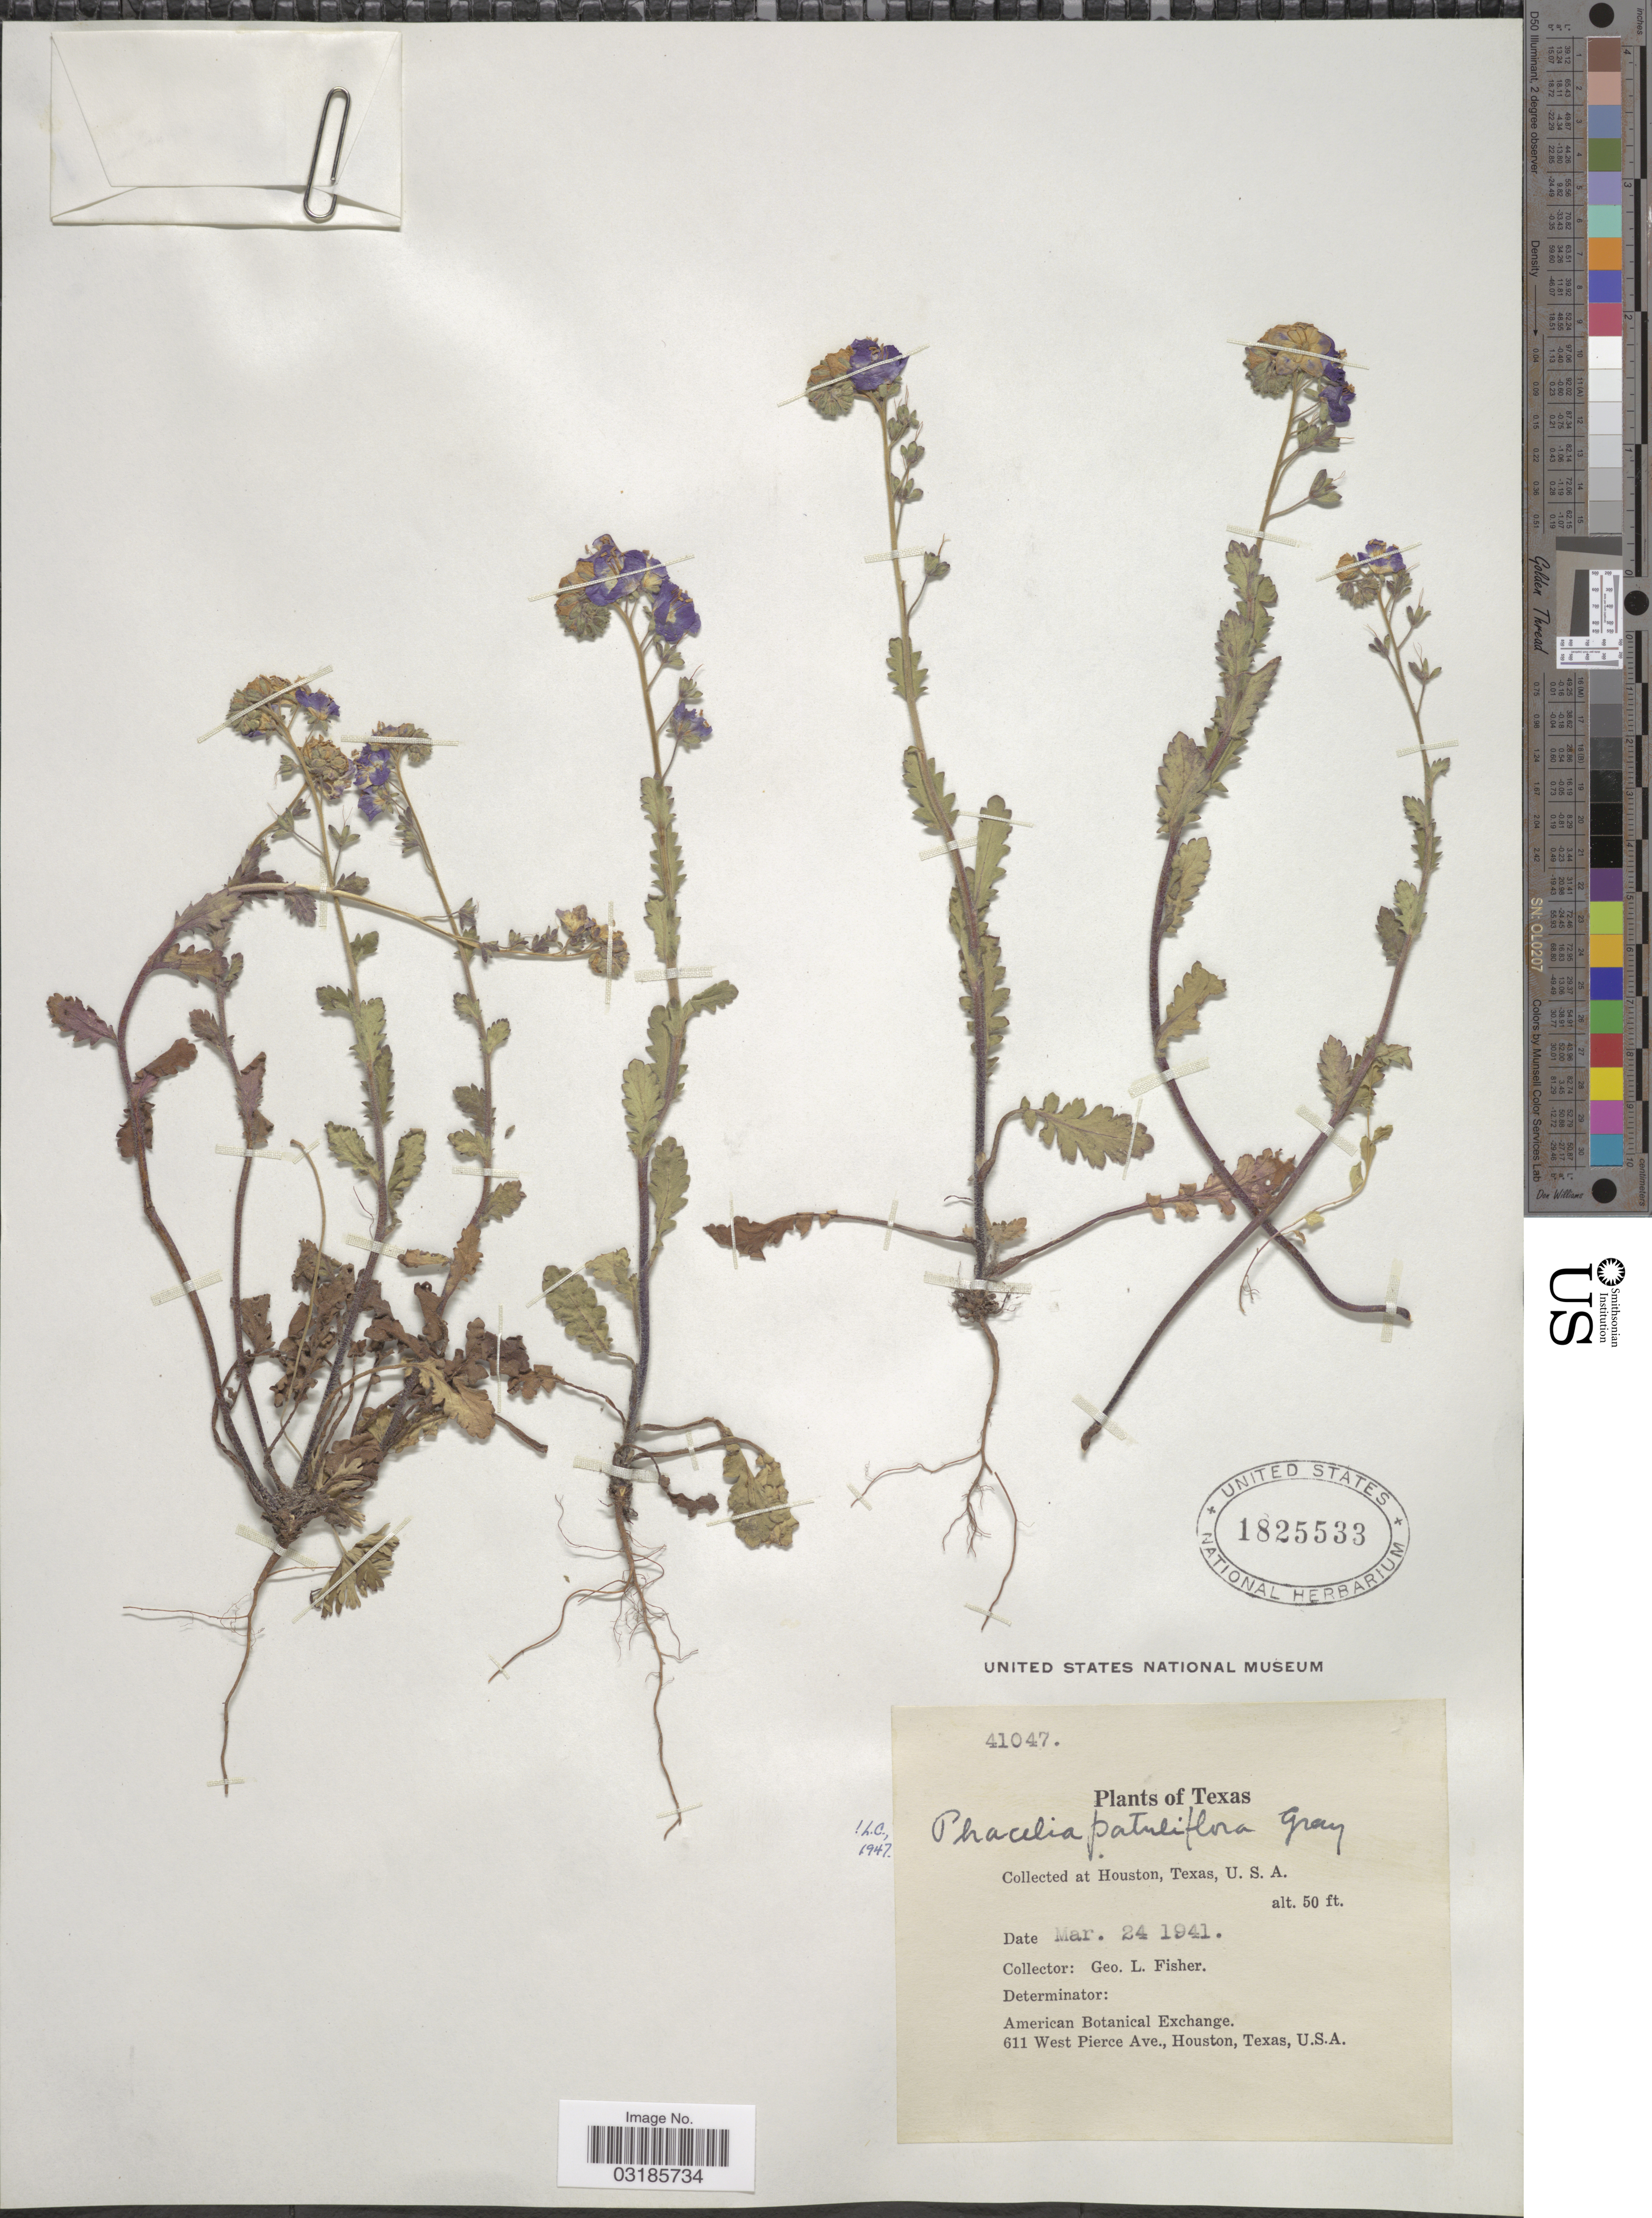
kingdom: Plantae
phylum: Tracheophyta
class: Magnoliopsida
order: Boraginales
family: Hydrophyllaceae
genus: Phacelia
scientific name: Phacelia patuliflora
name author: (Engelm. & A. Gray) A. Gray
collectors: G. L. Fisher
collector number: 41047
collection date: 1941-03-24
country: United States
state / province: Texas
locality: Houston.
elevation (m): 15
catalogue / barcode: US 1825533